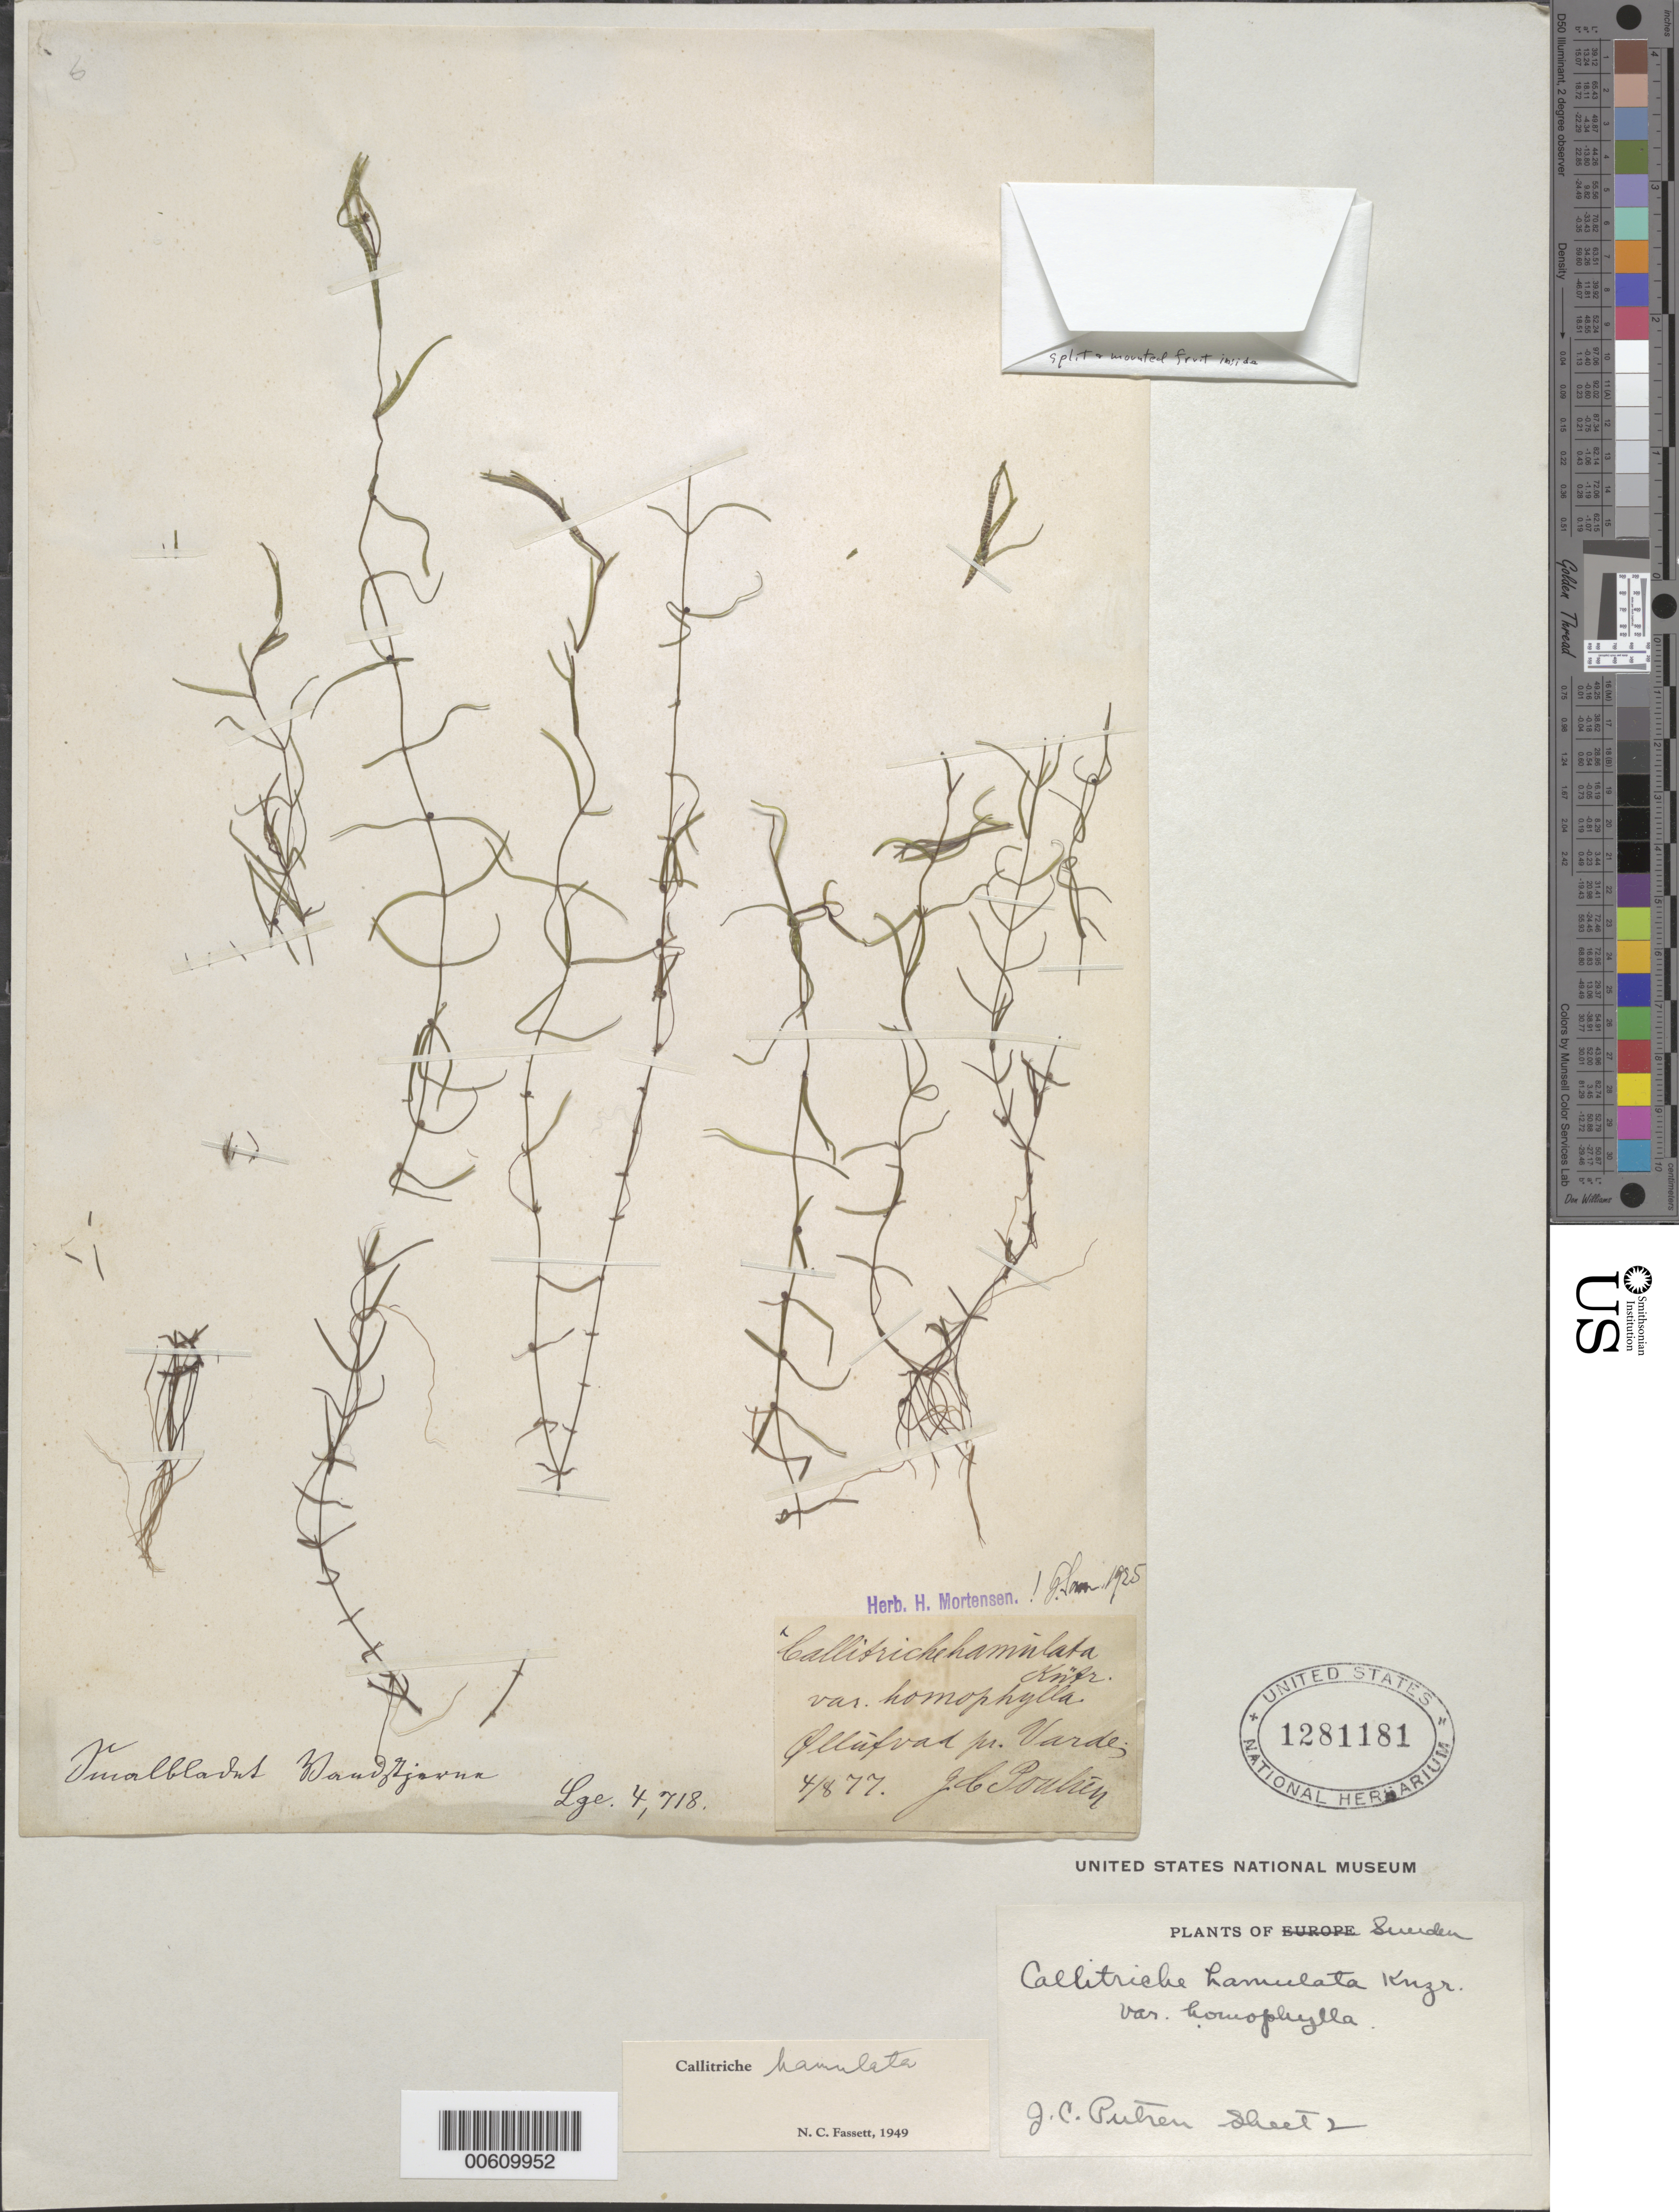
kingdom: Plantae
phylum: Tracheophyta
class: Magnoliopsida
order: Lamiales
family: Plantaginaceae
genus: Callitriche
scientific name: Callitriche hamulata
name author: Kütz. ex W.D.J. Koch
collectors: J. Poulien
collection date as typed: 04 Aug 1877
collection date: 1877-08-04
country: Sweden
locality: Olleufvad pr. Verde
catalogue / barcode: US 1281181